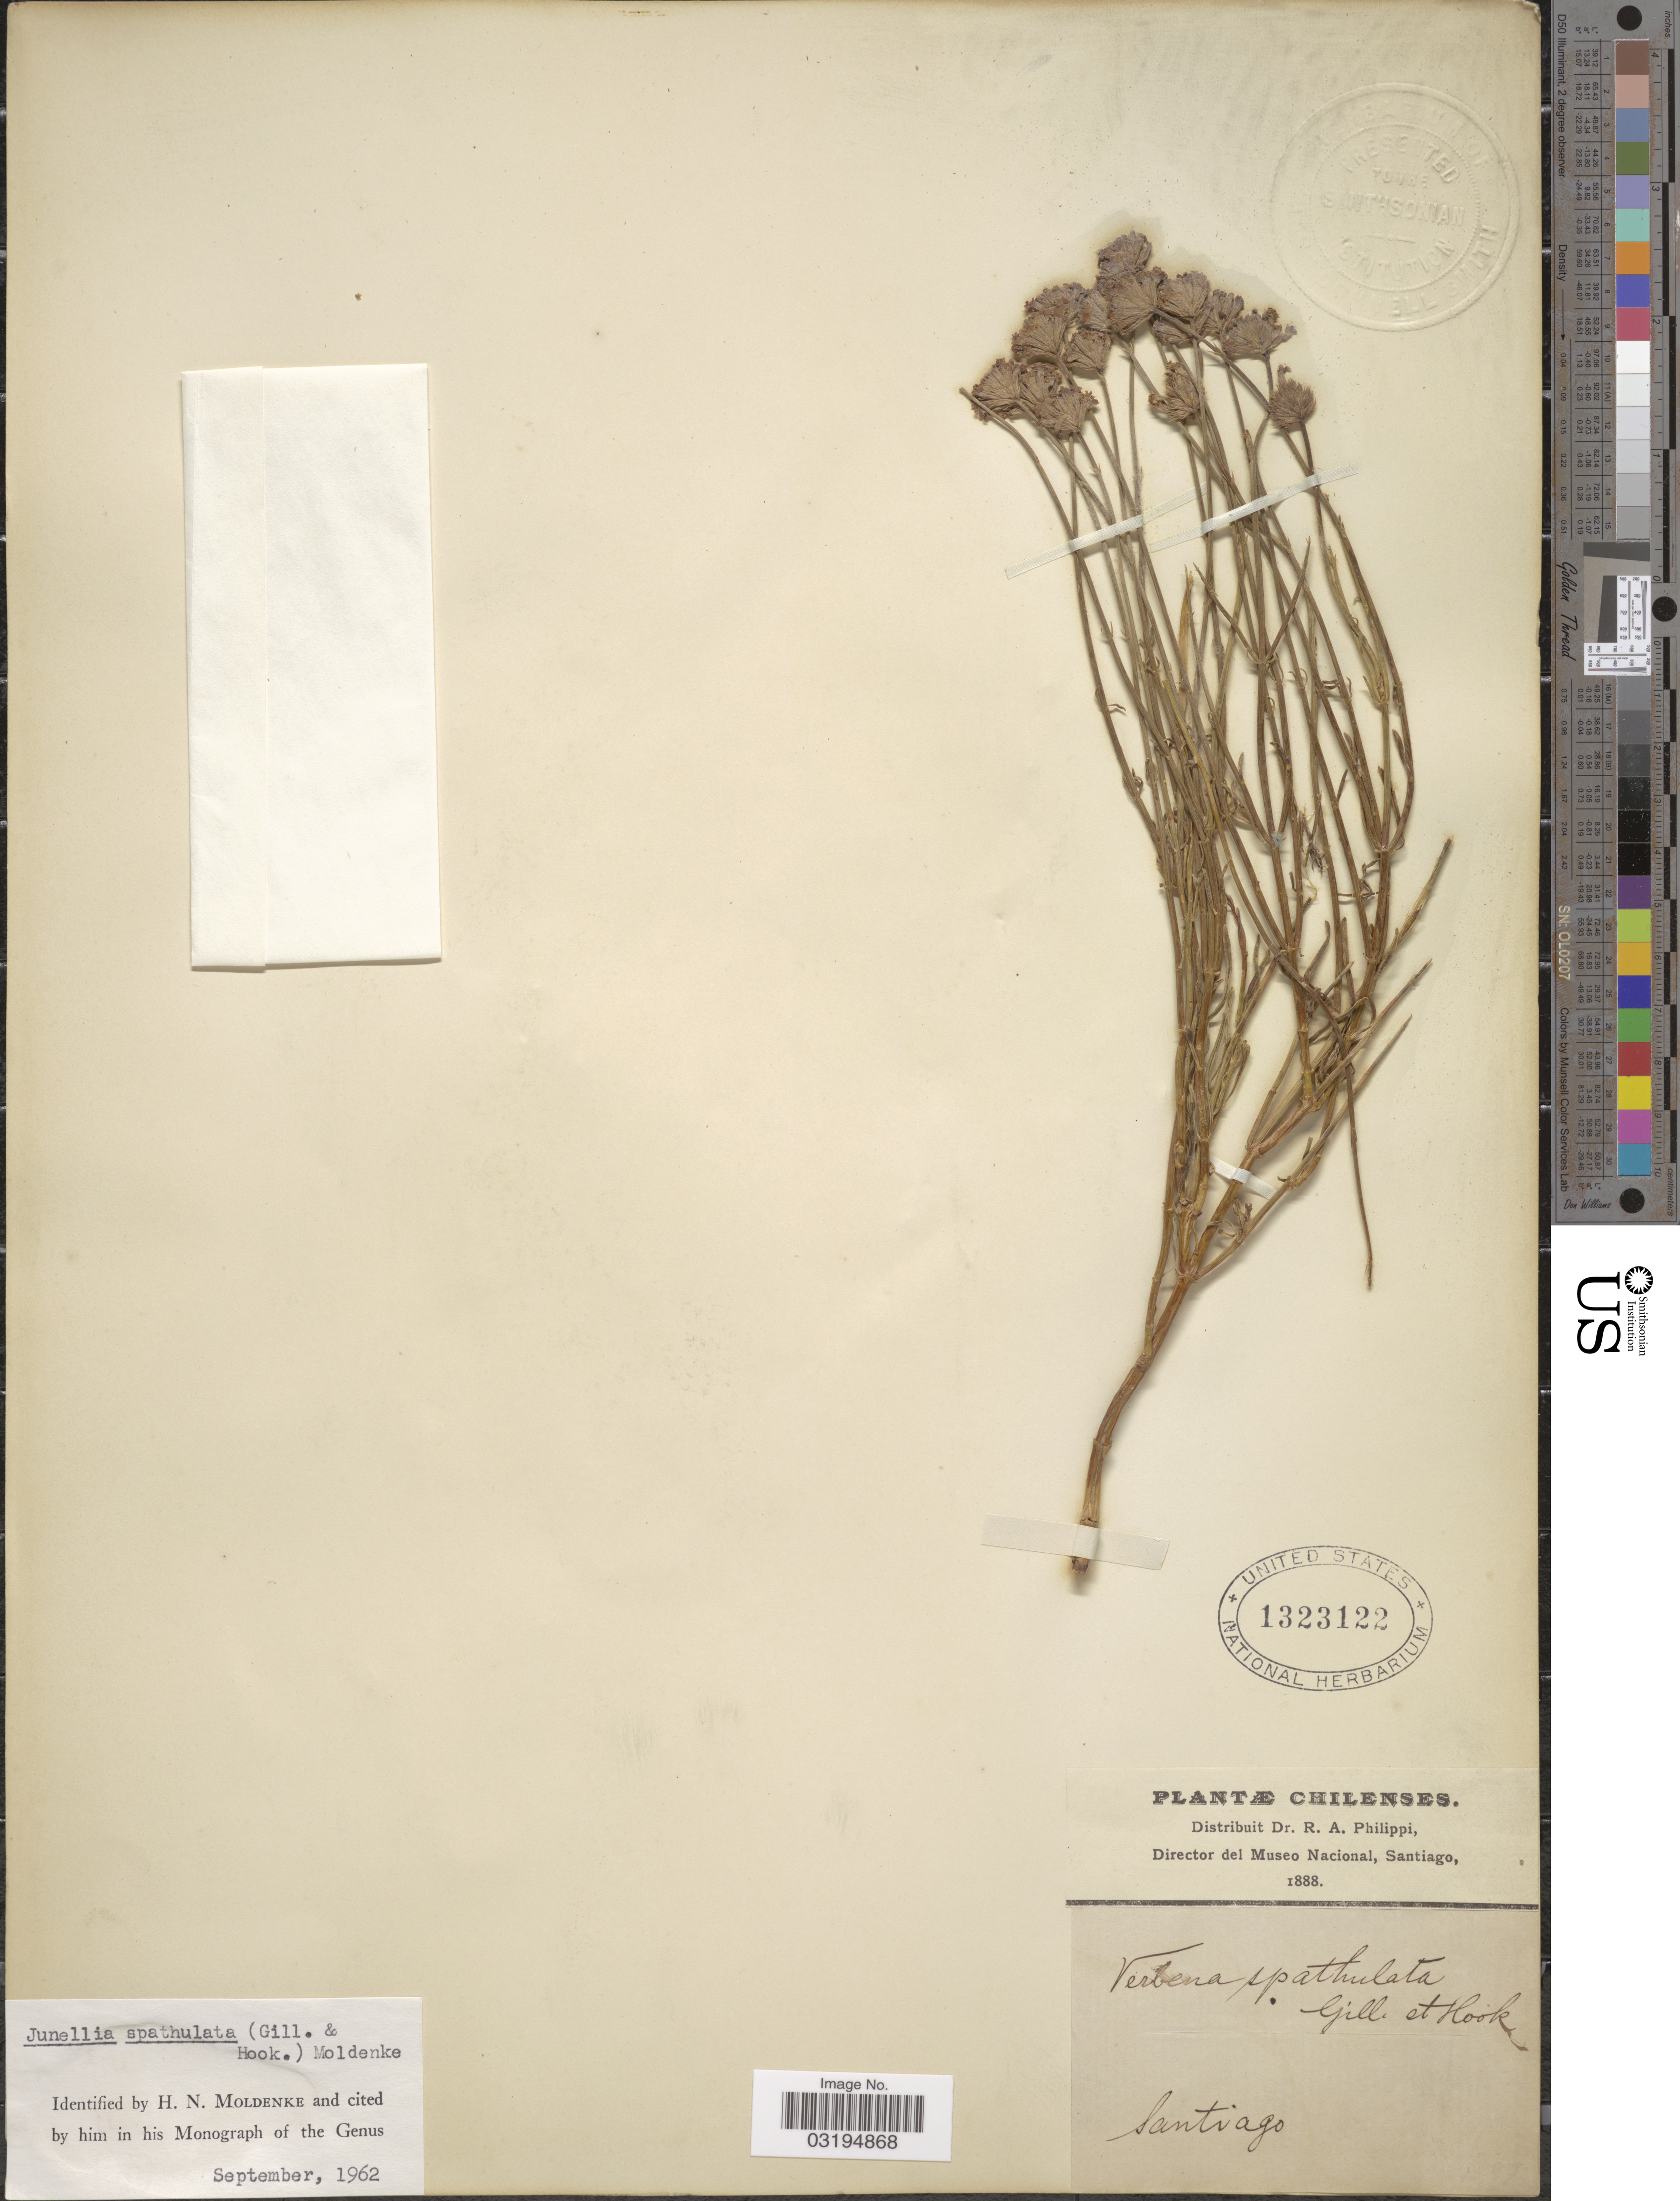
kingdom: Plantae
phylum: Tracheophyta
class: Magnoliopsida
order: Lamiales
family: Verbenaceae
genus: Junellia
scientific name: Junellia spathulata var. spathulata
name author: (Gillies & Hook.) Moldenke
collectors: ex. herb. R.A. Philippi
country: Chile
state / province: Región Metropolitana (RM)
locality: Santiago.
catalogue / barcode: US 1323122